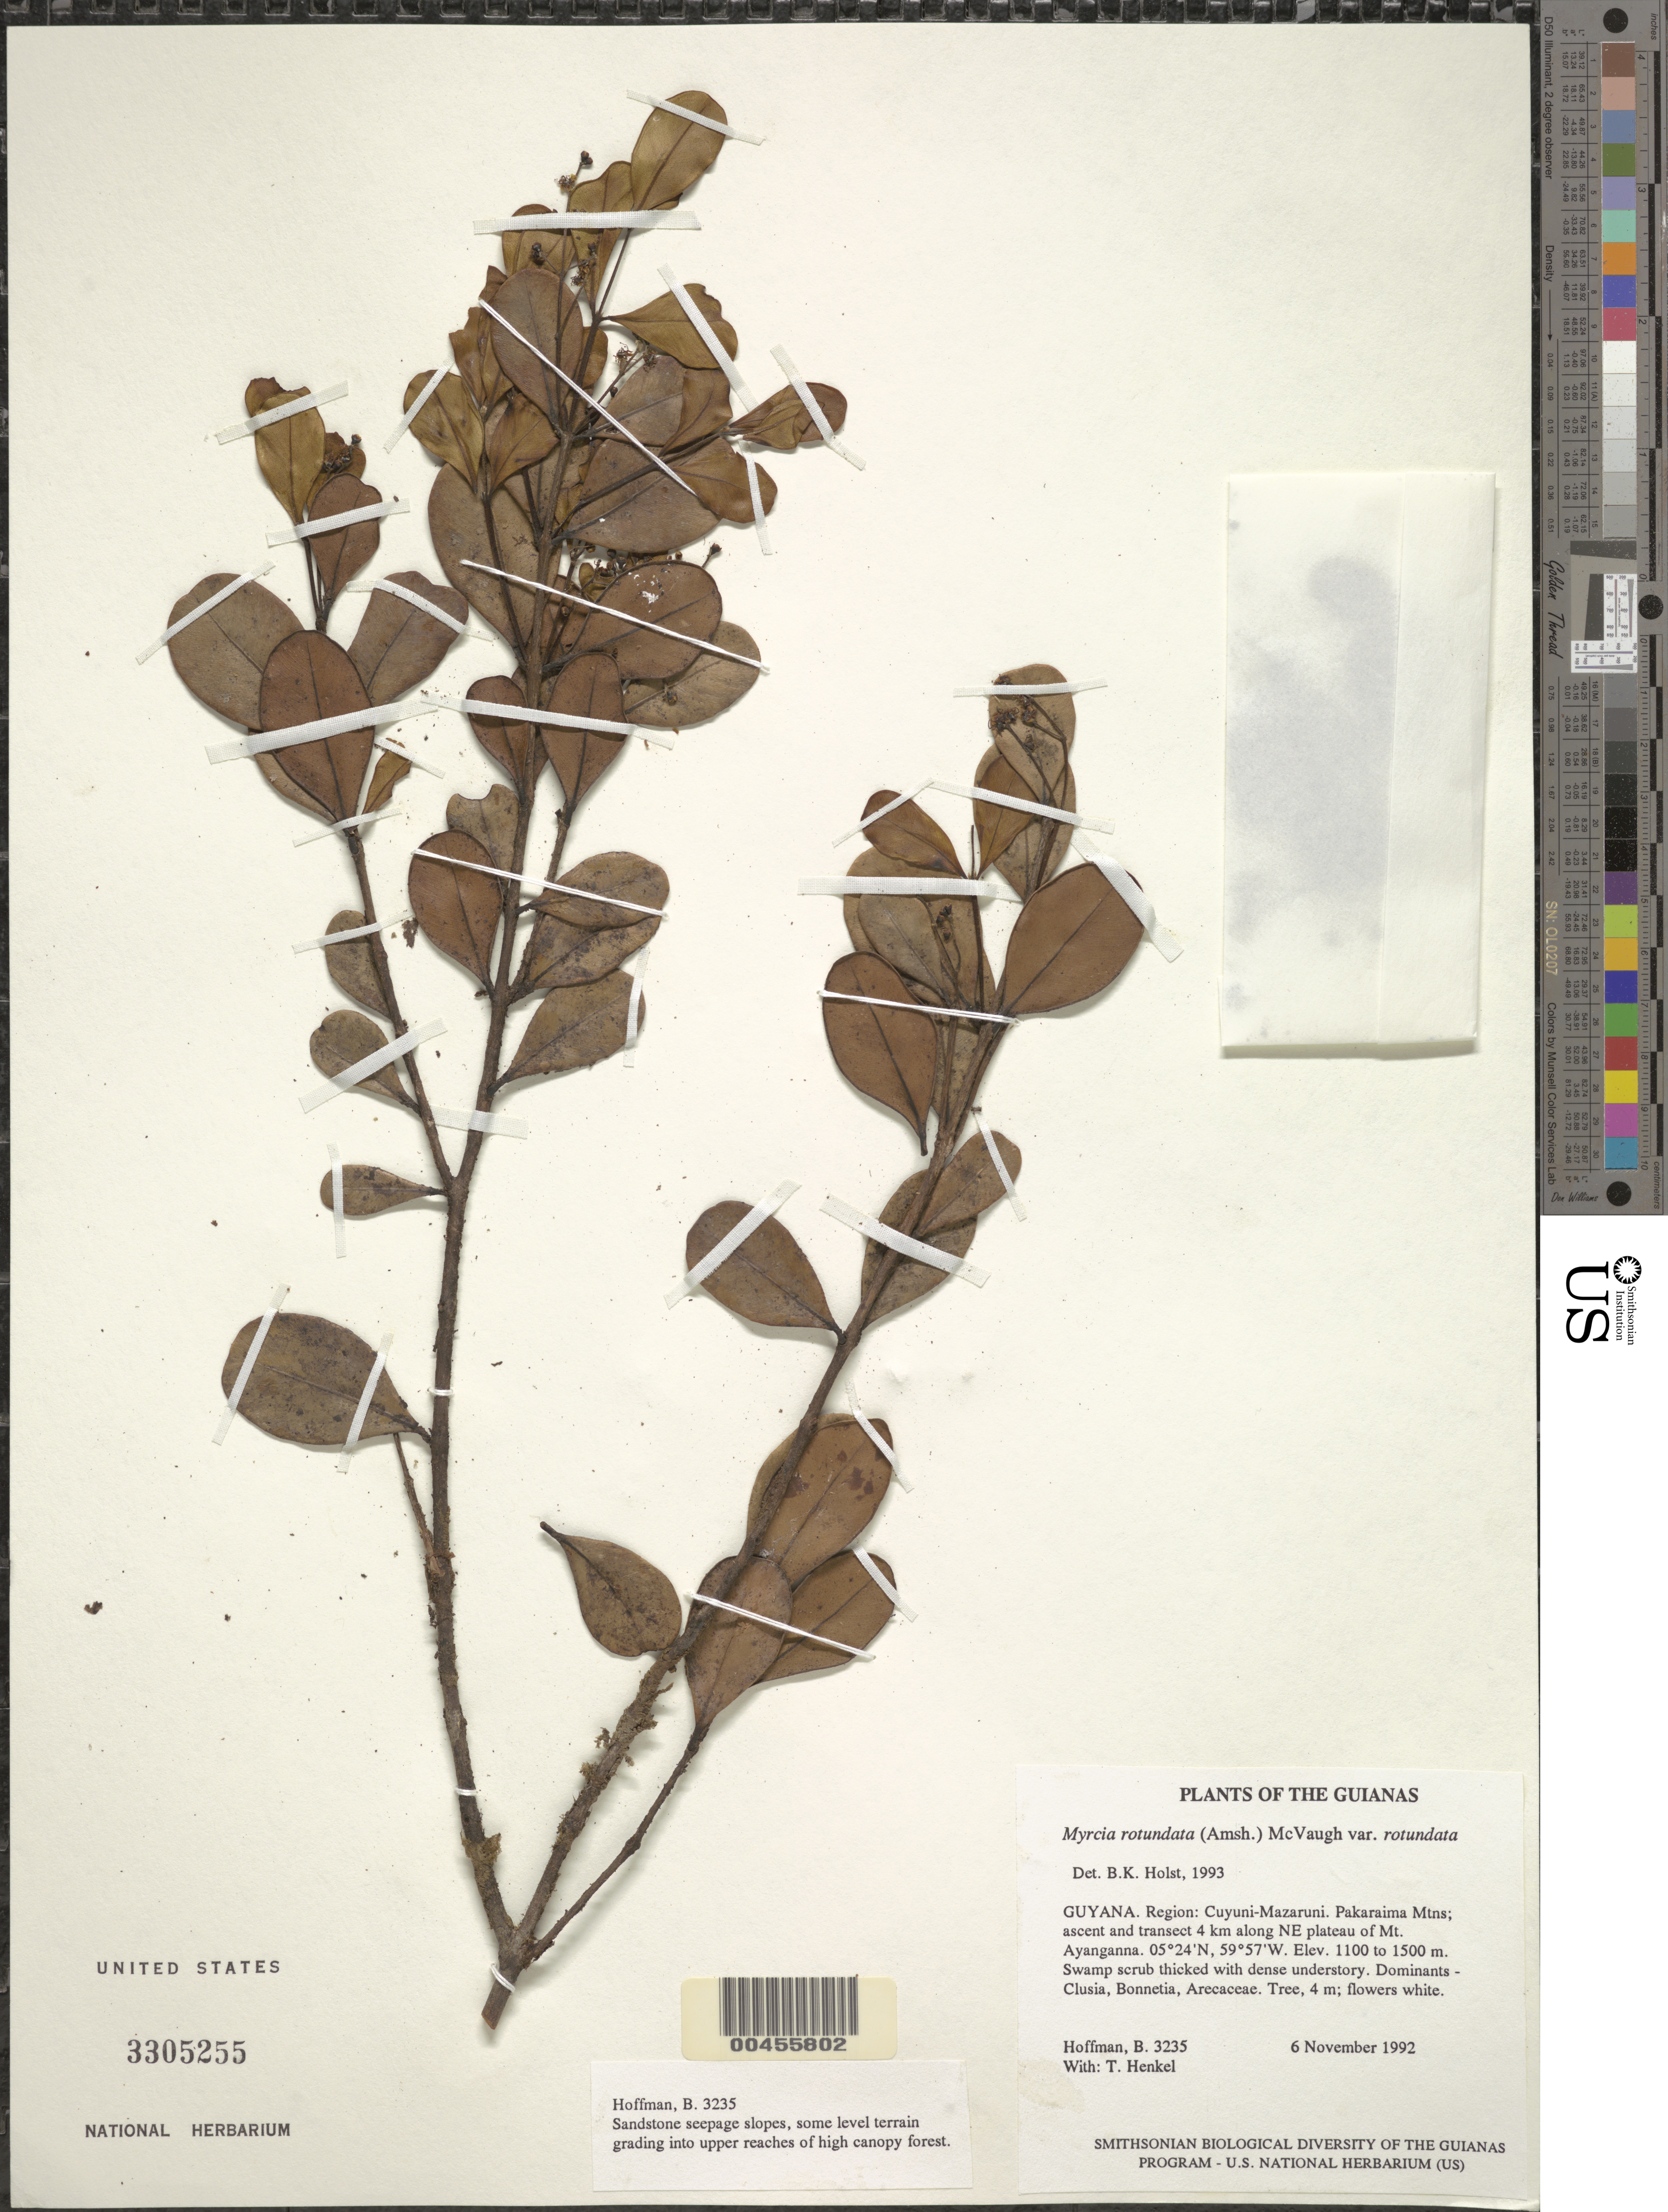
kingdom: Plantae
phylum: Tracheophyta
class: Magnoliopsida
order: Myrtales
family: Myrtaceae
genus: Myrcia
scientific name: Myrcia rotundata var. rotundata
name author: (Amshoff) McVaugh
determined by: Holst, Bruce K.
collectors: B. Hoffman & T. Henkel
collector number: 3235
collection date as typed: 6 November 1992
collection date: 1992-11-06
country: Guyana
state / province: Cuyuni-Mazaruni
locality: Pakaraima Mountains; ascent and transect 4 km along NE plateau of Mt. Ayanganna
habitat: Swamp scrub thicked with dense understory. Dominants - Clusia, Bonnetia, Arecaceae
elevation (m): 1100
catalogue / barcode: US 3305255